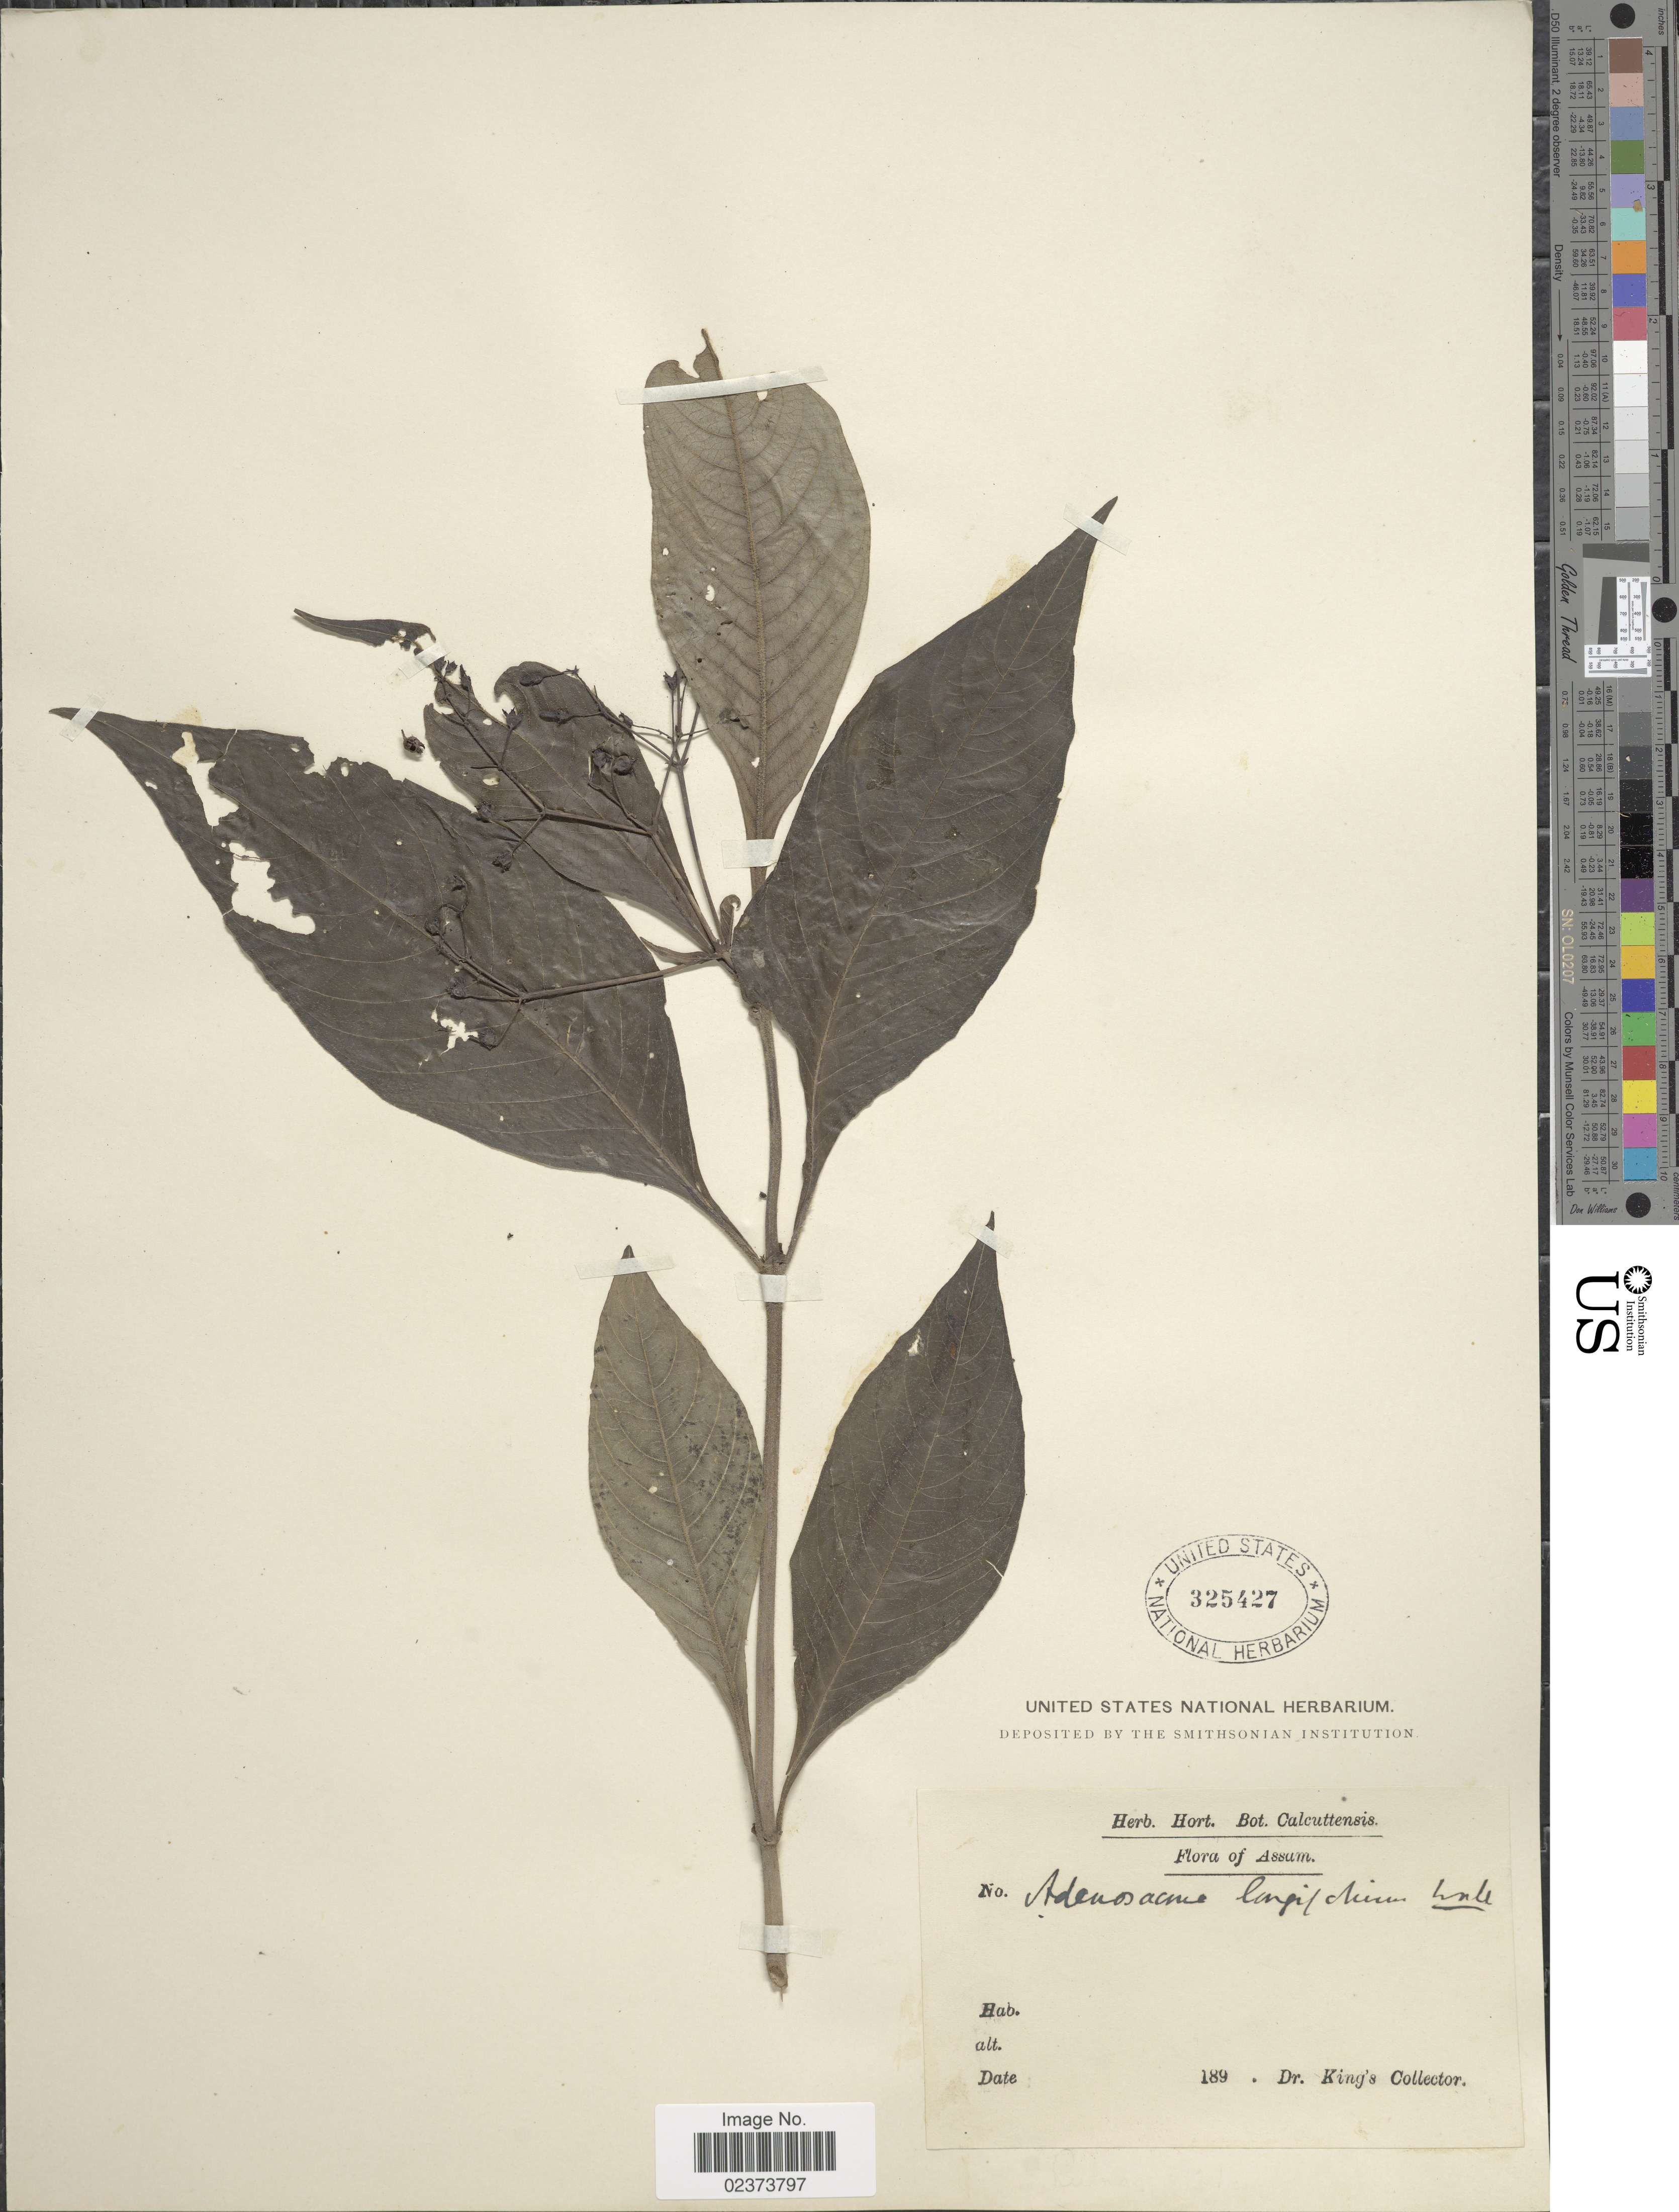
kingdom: Plantae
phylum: Tracheophyta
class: Magnoliopsida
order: Gentianales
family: Rubiaceae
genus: Mycetia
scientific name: Mycetia longifolia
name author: (Wall.) Kuntze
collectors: Dr. King's collector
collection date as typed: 189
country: India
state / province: Assam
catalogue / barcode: US 325427